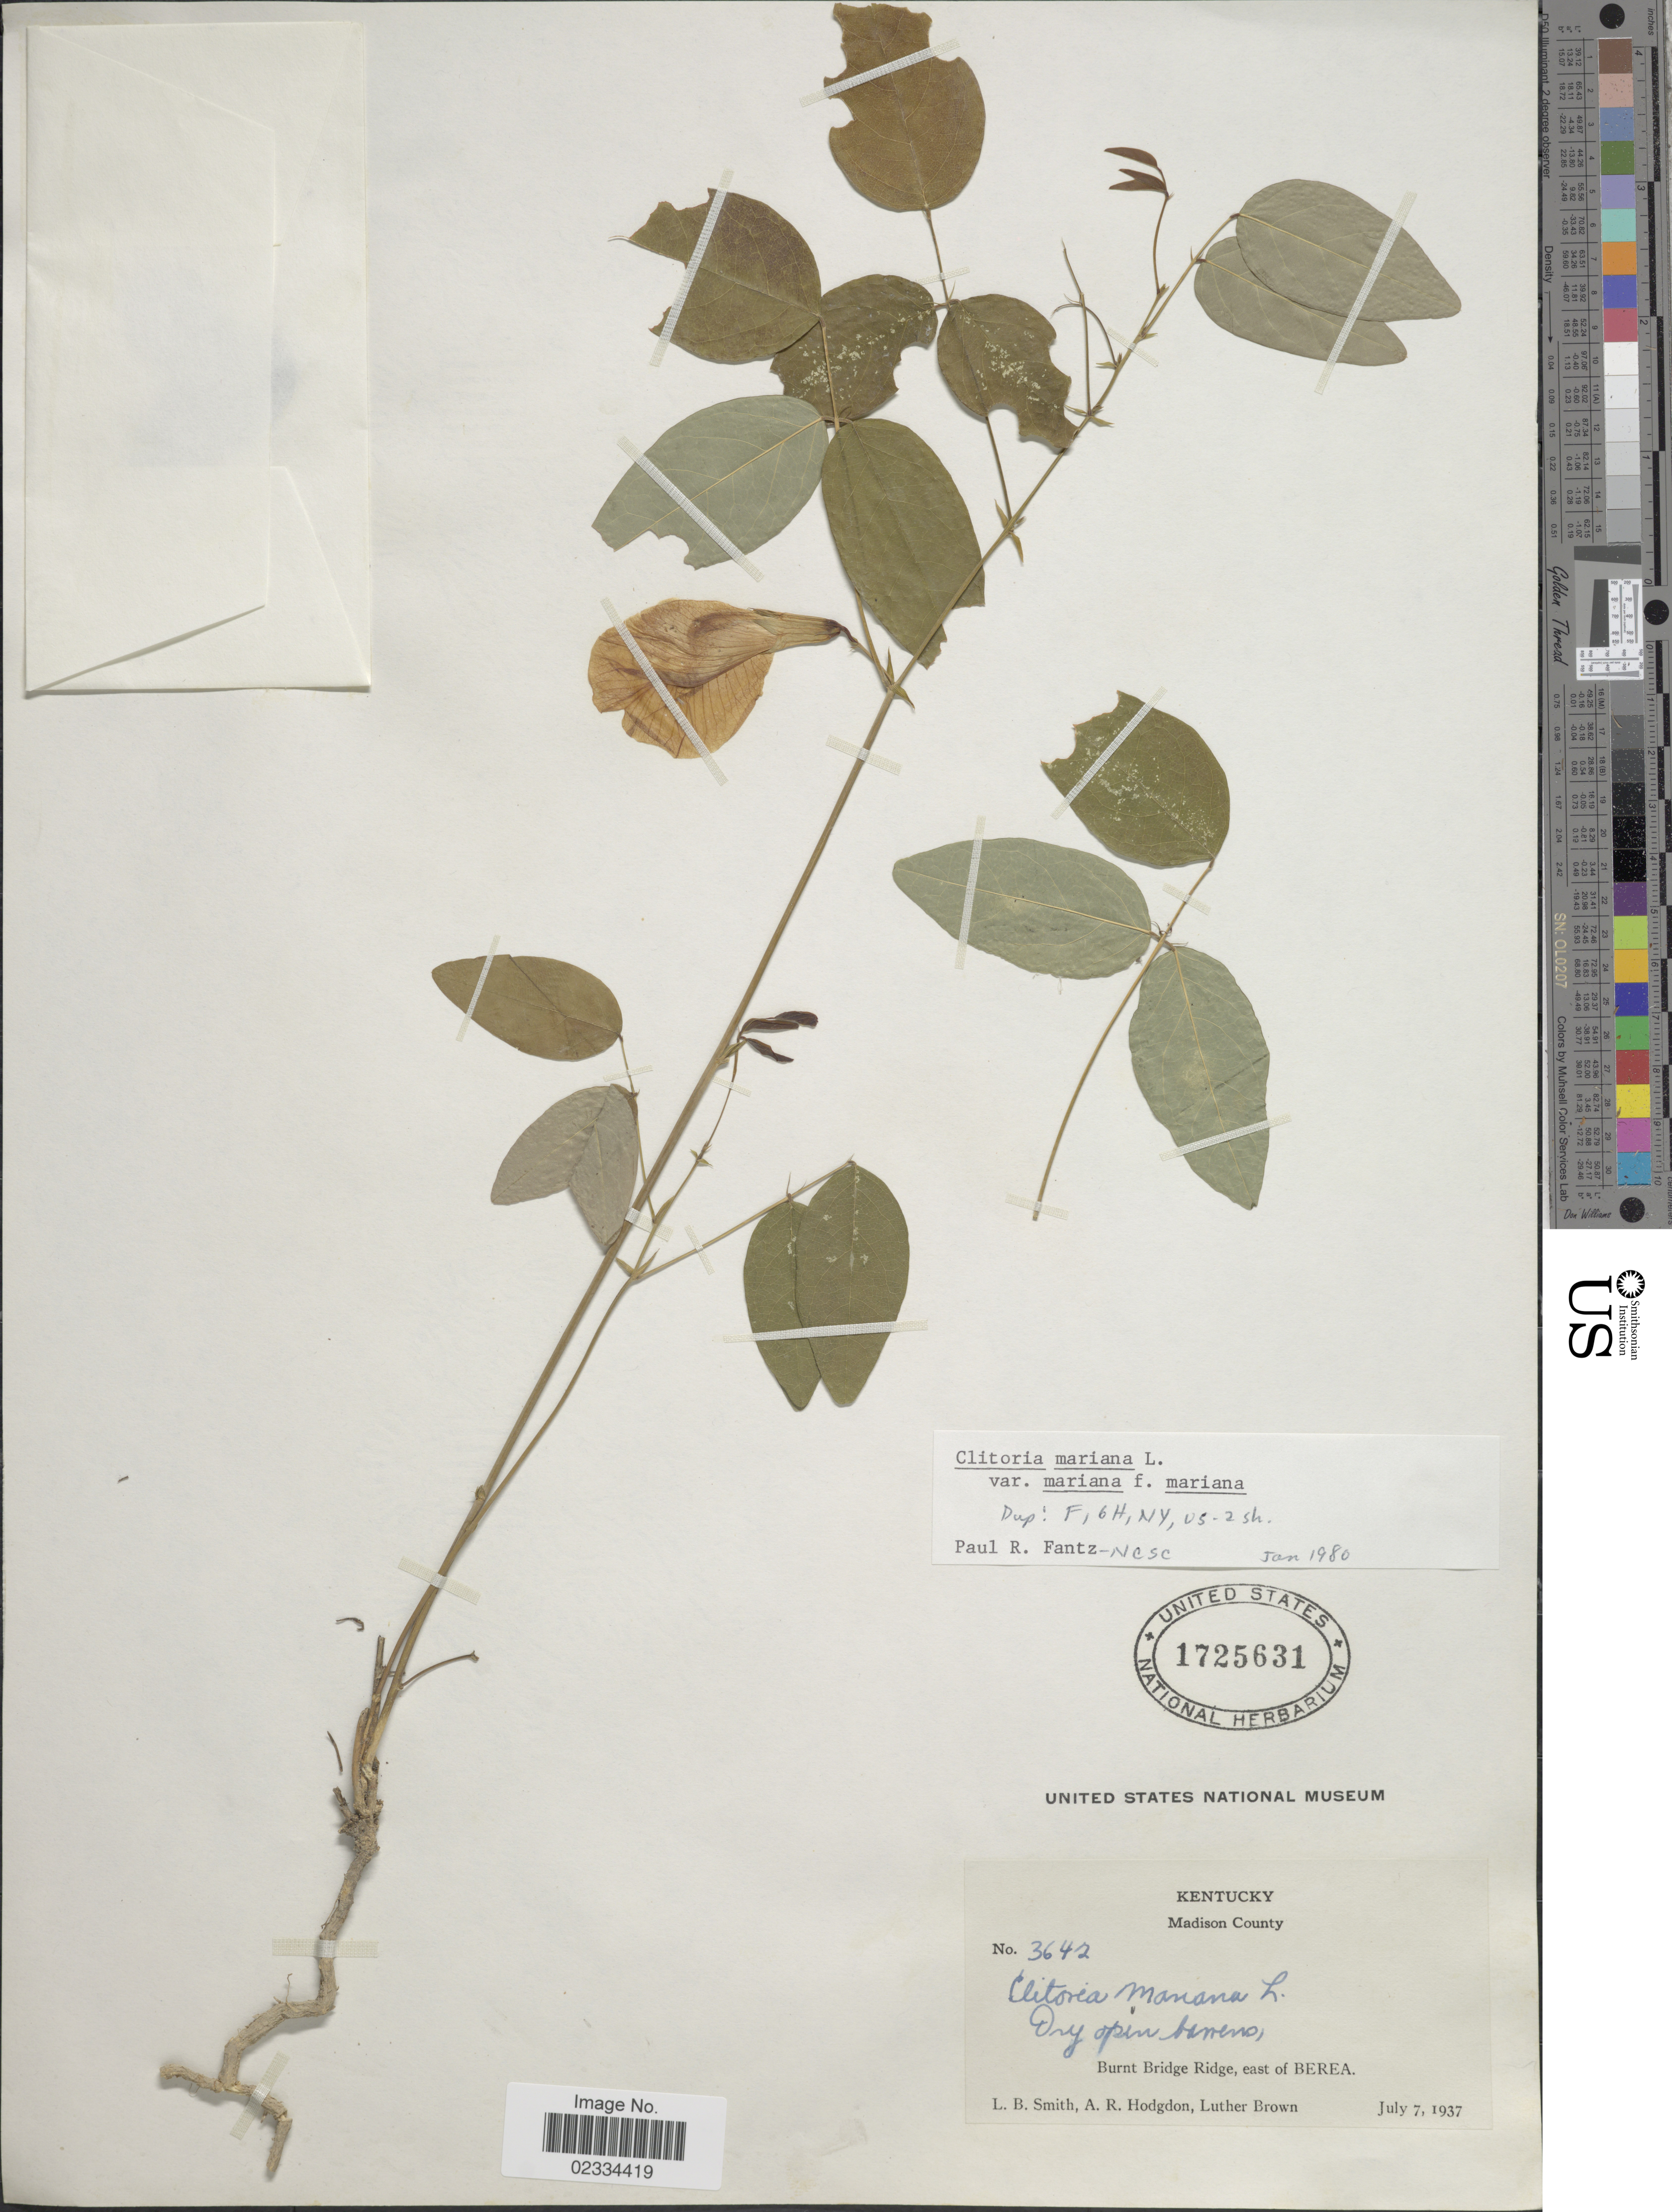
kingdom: Plantae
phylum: Tracheophyta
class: Magnoliopsida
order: Fabales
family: Fabaceae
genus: Clitoria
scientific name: Clitoria mariana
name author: L.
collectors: L. Smith, A. R. Hodgdon & L. Brown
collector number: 3642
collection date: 1937-07-07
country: United States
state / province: Kentucky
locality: Madison County. Burnt Bridge Ridge, east of Berea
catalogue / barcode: US 1725631